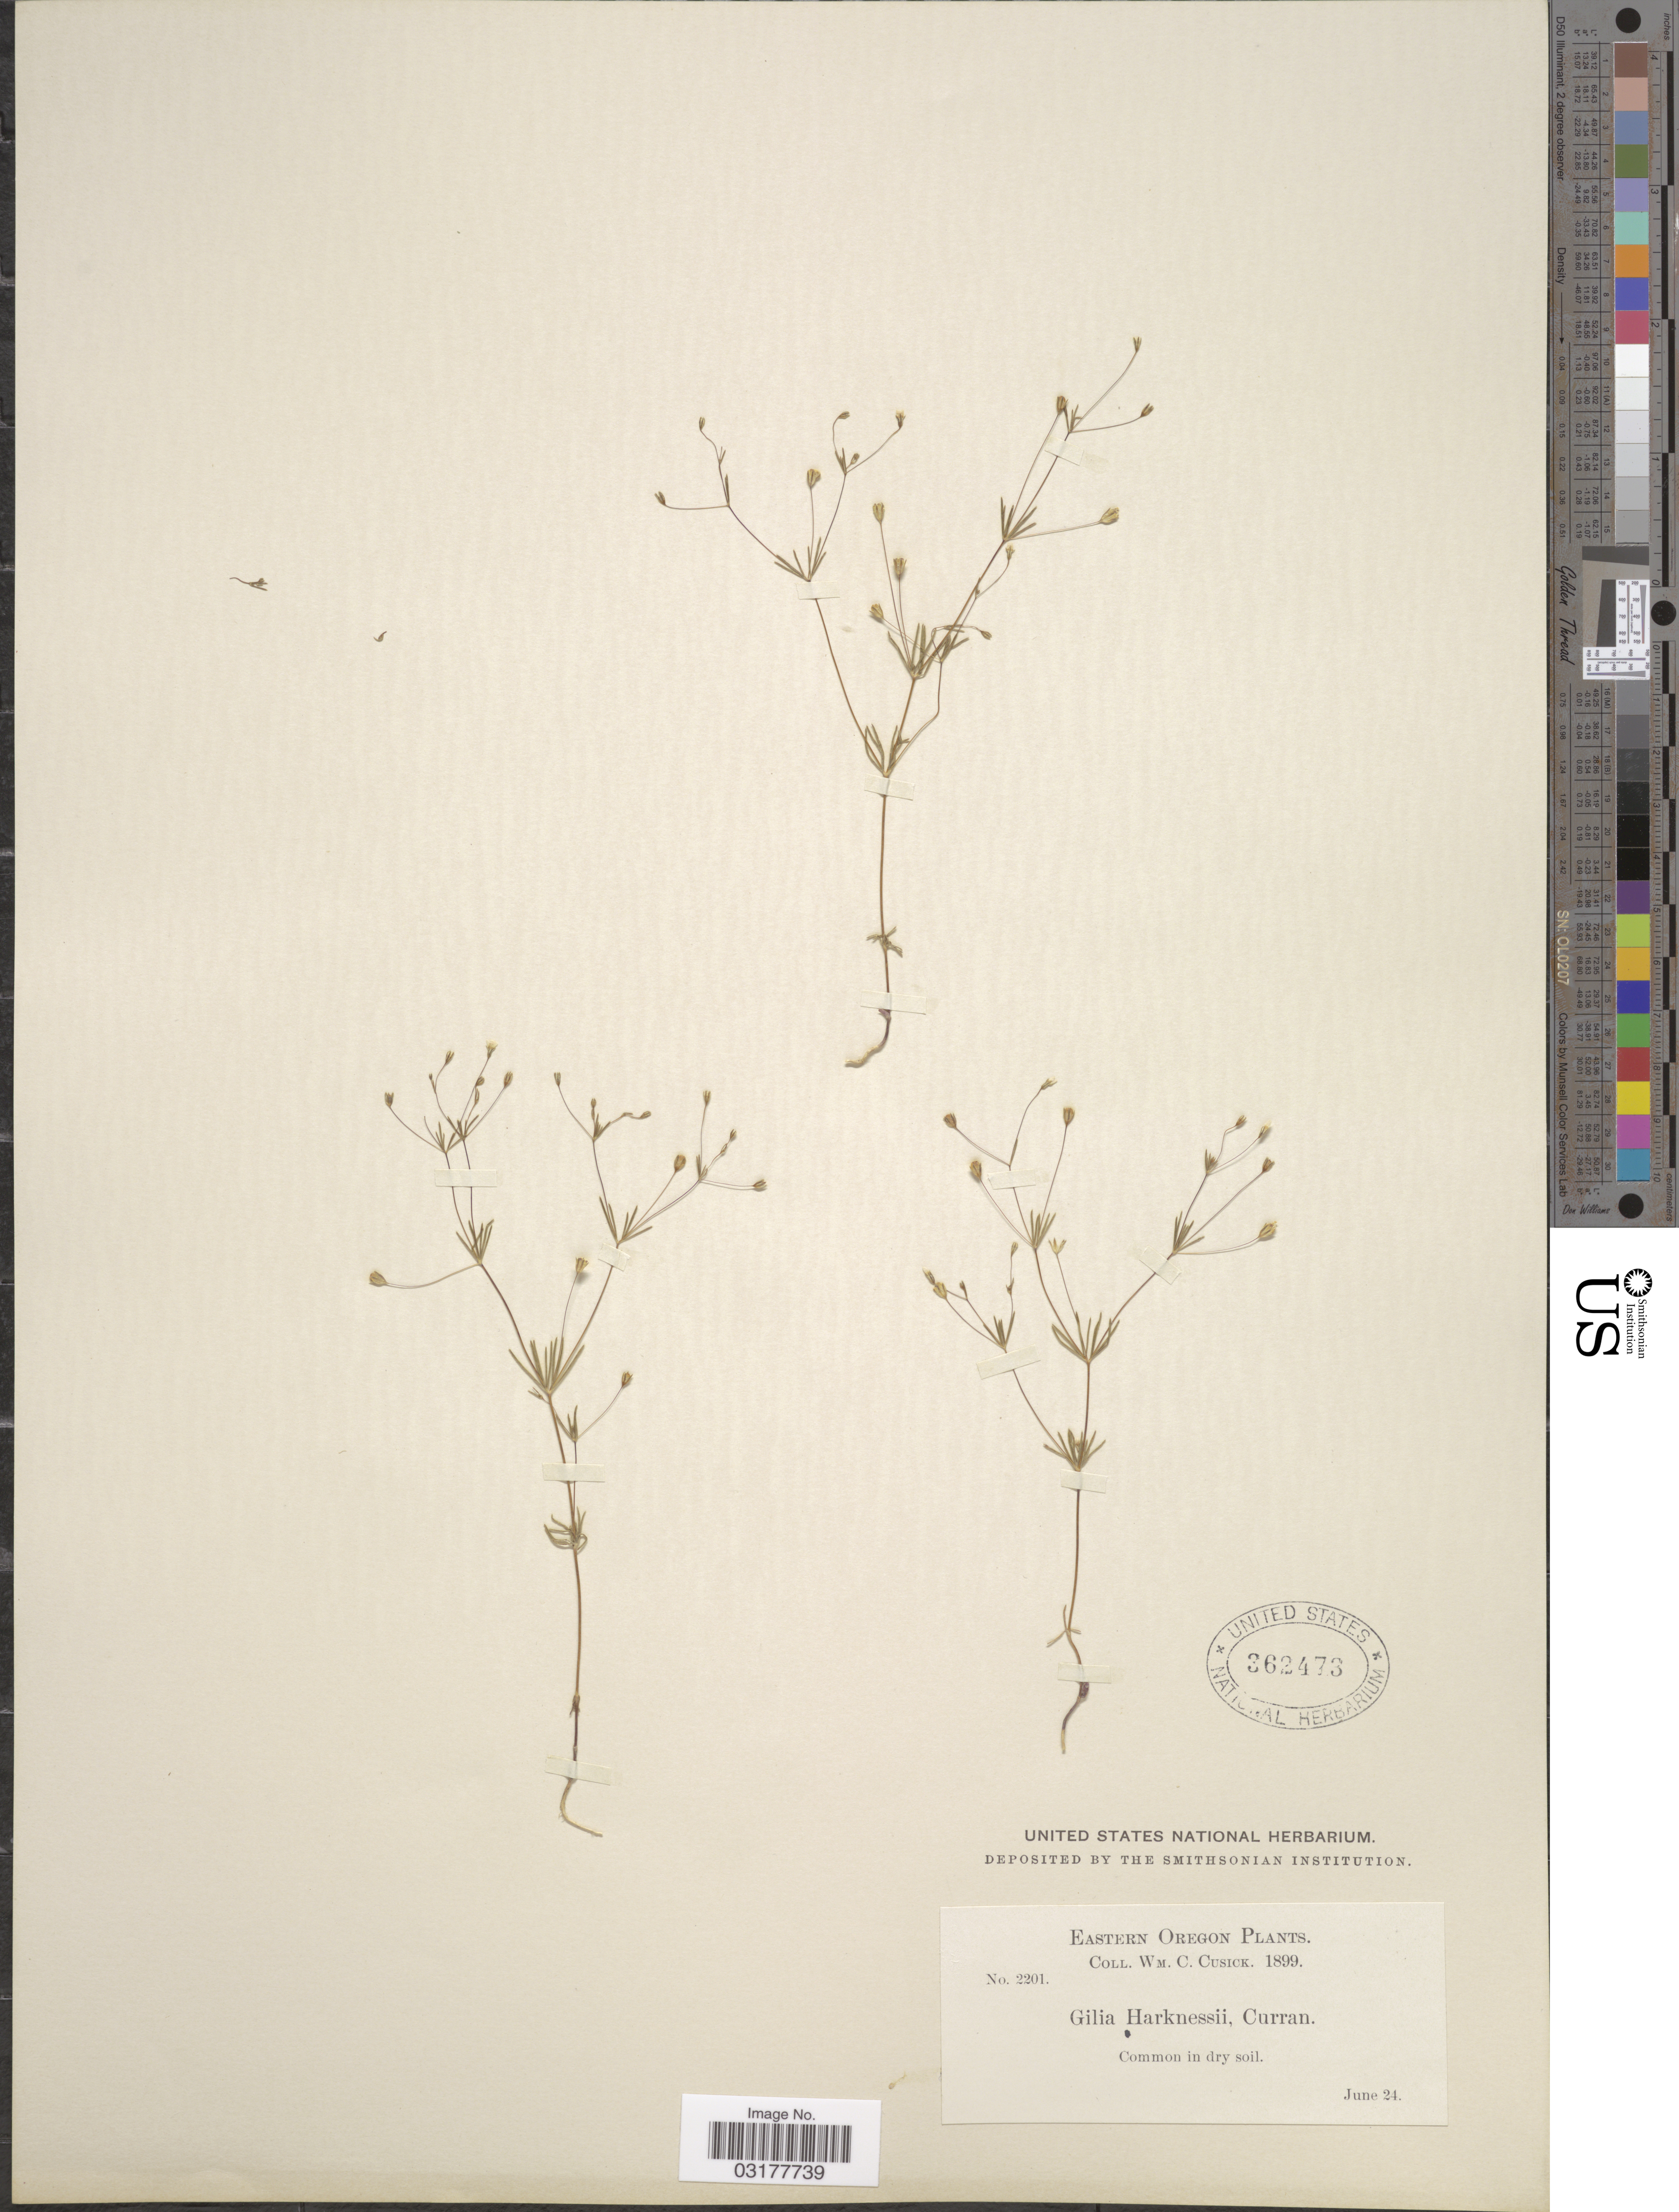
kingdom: Plantae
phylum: Tracheophyta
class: Magnoliopsida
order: Ericales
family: Polemoniaceae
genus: Leptosiphon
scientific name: Leptosiphon harknessii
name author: (Curran) J.M. Porter & L.A. Johnson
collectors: W. C. Cusick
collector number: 2201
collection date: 1899-06-24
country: United States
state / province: Oregon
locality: Eastern Oregon.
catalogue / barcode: US 362473